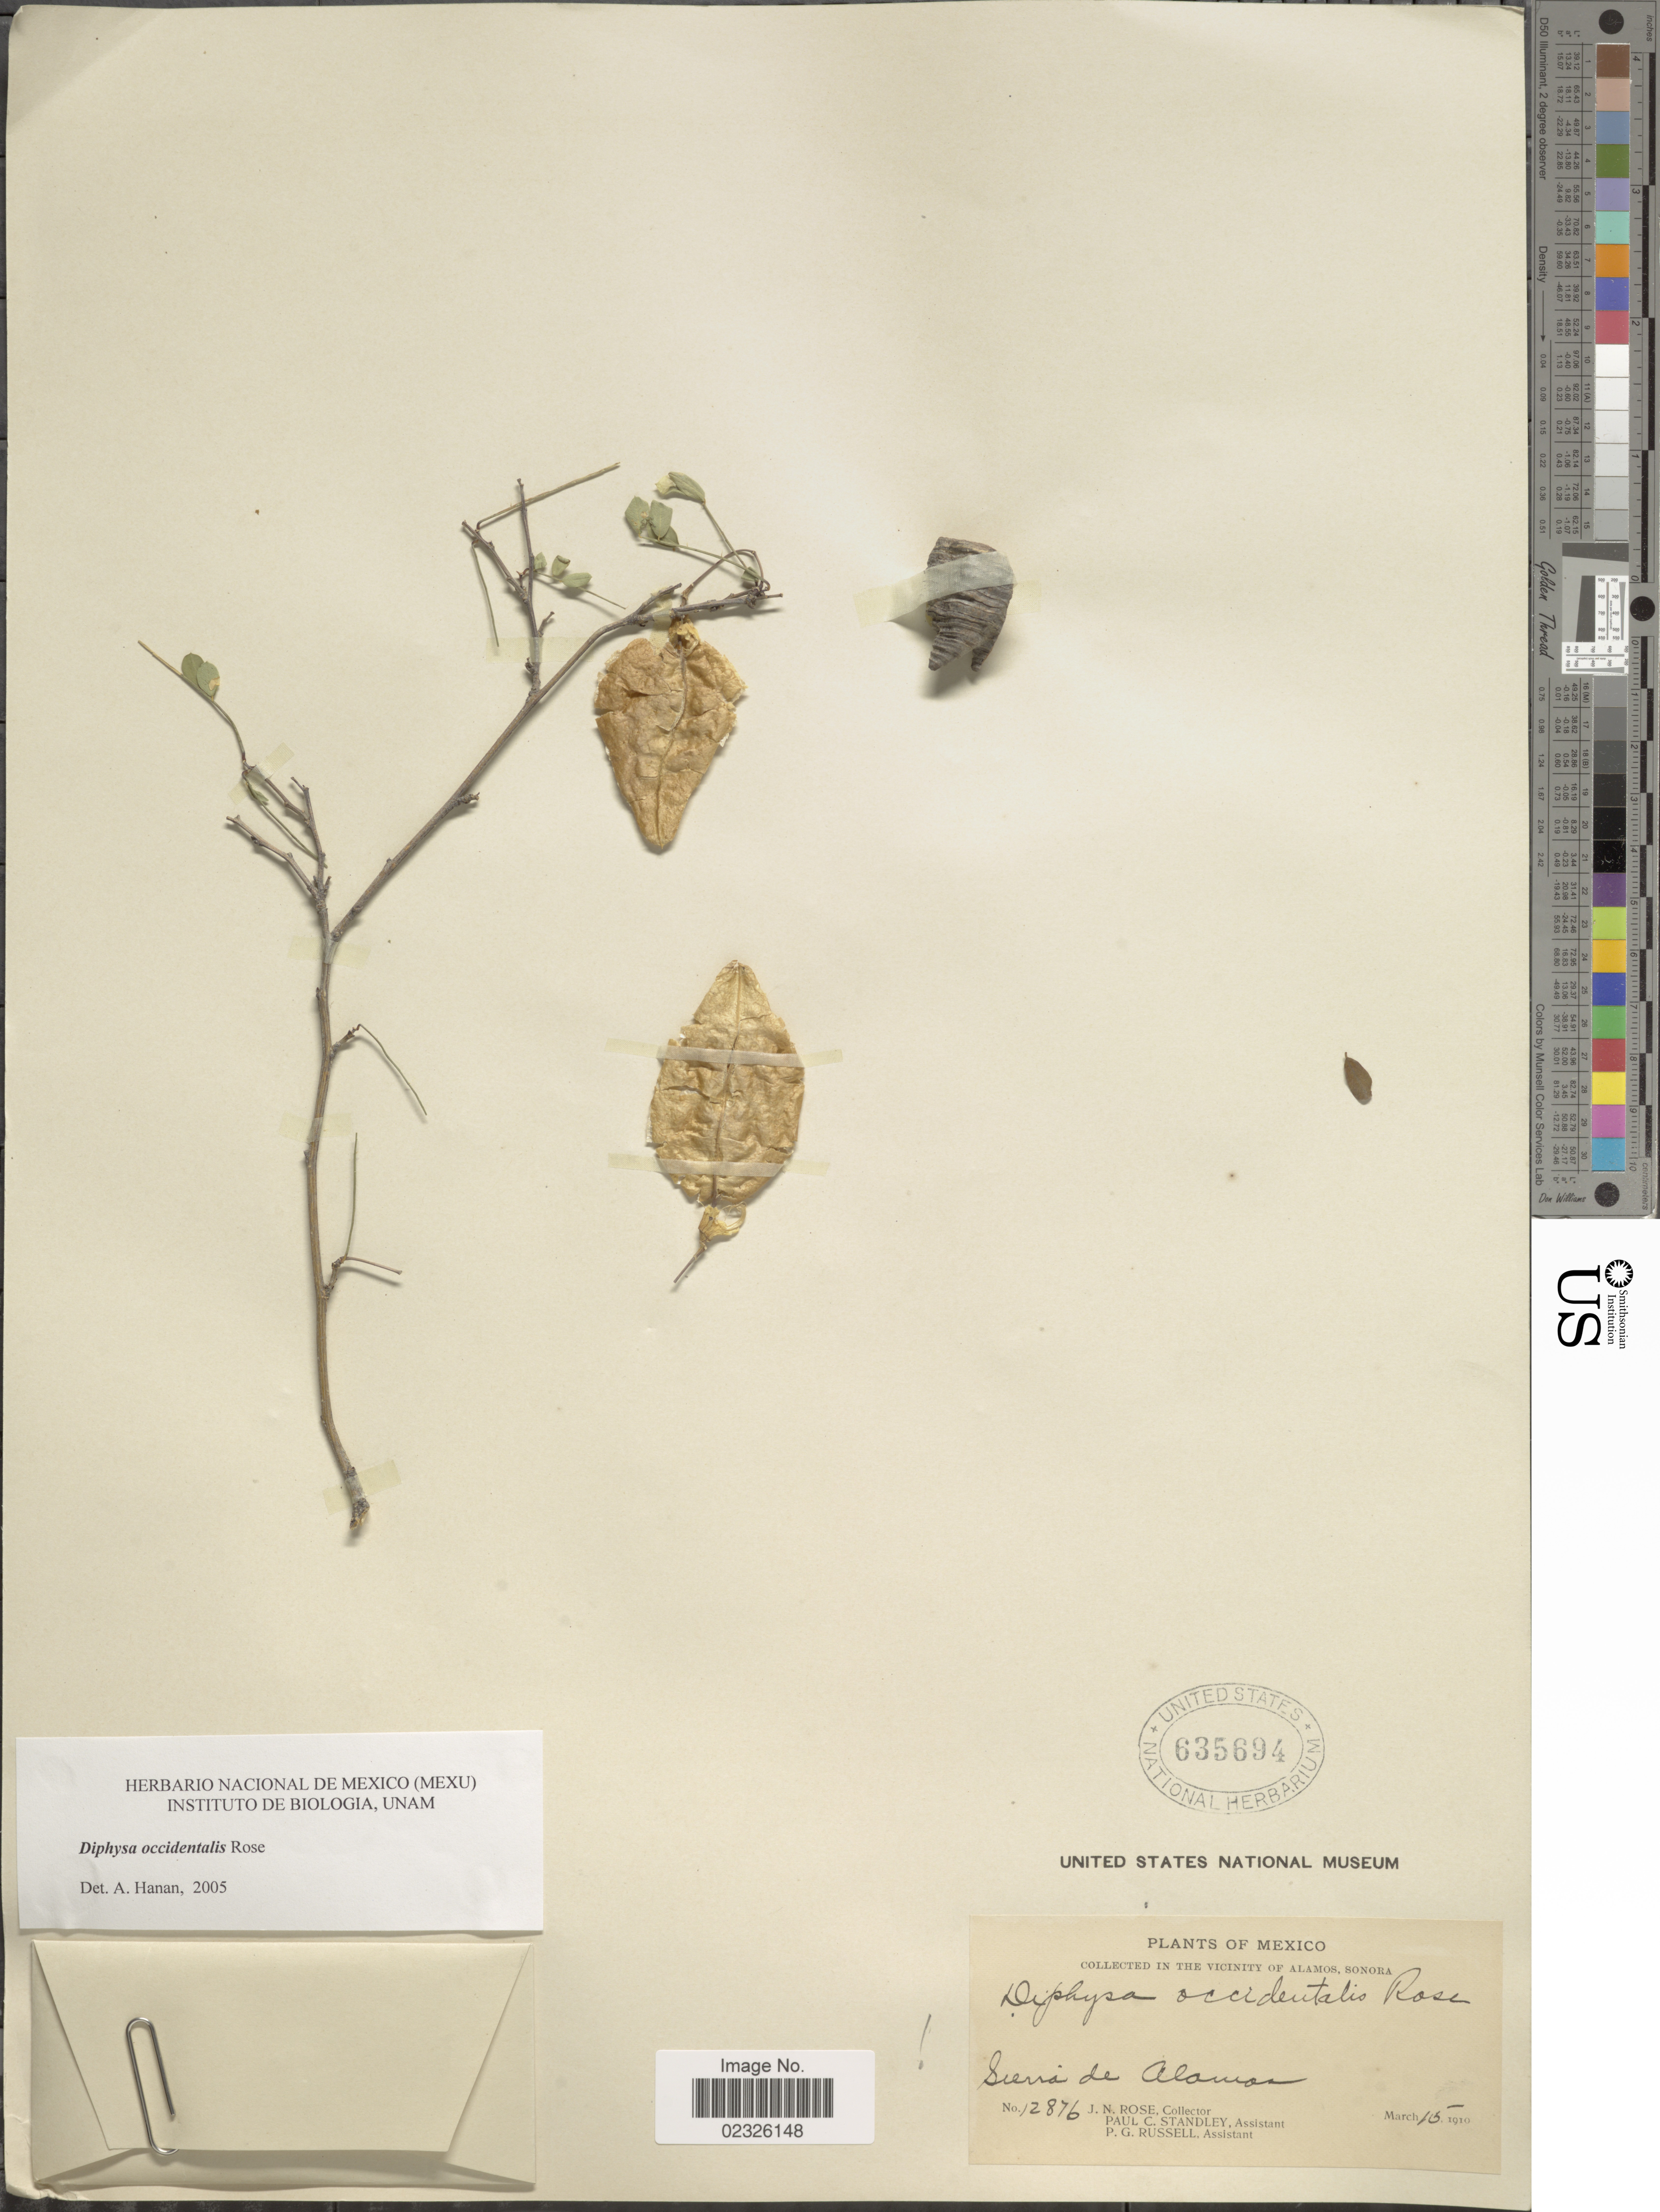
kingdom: Plantae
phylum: Tracheophyta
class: Magnoliopsida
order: Fabales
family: Fabaceae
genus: Diphysa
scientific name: Diphysa occidentalis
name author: Rose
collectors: J. N. Rose, P. C. Standley & P. G. Russell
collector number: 12876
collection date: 1910-03-15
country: Mexico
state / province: Sonora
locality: In the Vicinity, Sierra de Alamos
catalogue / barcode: US 635694